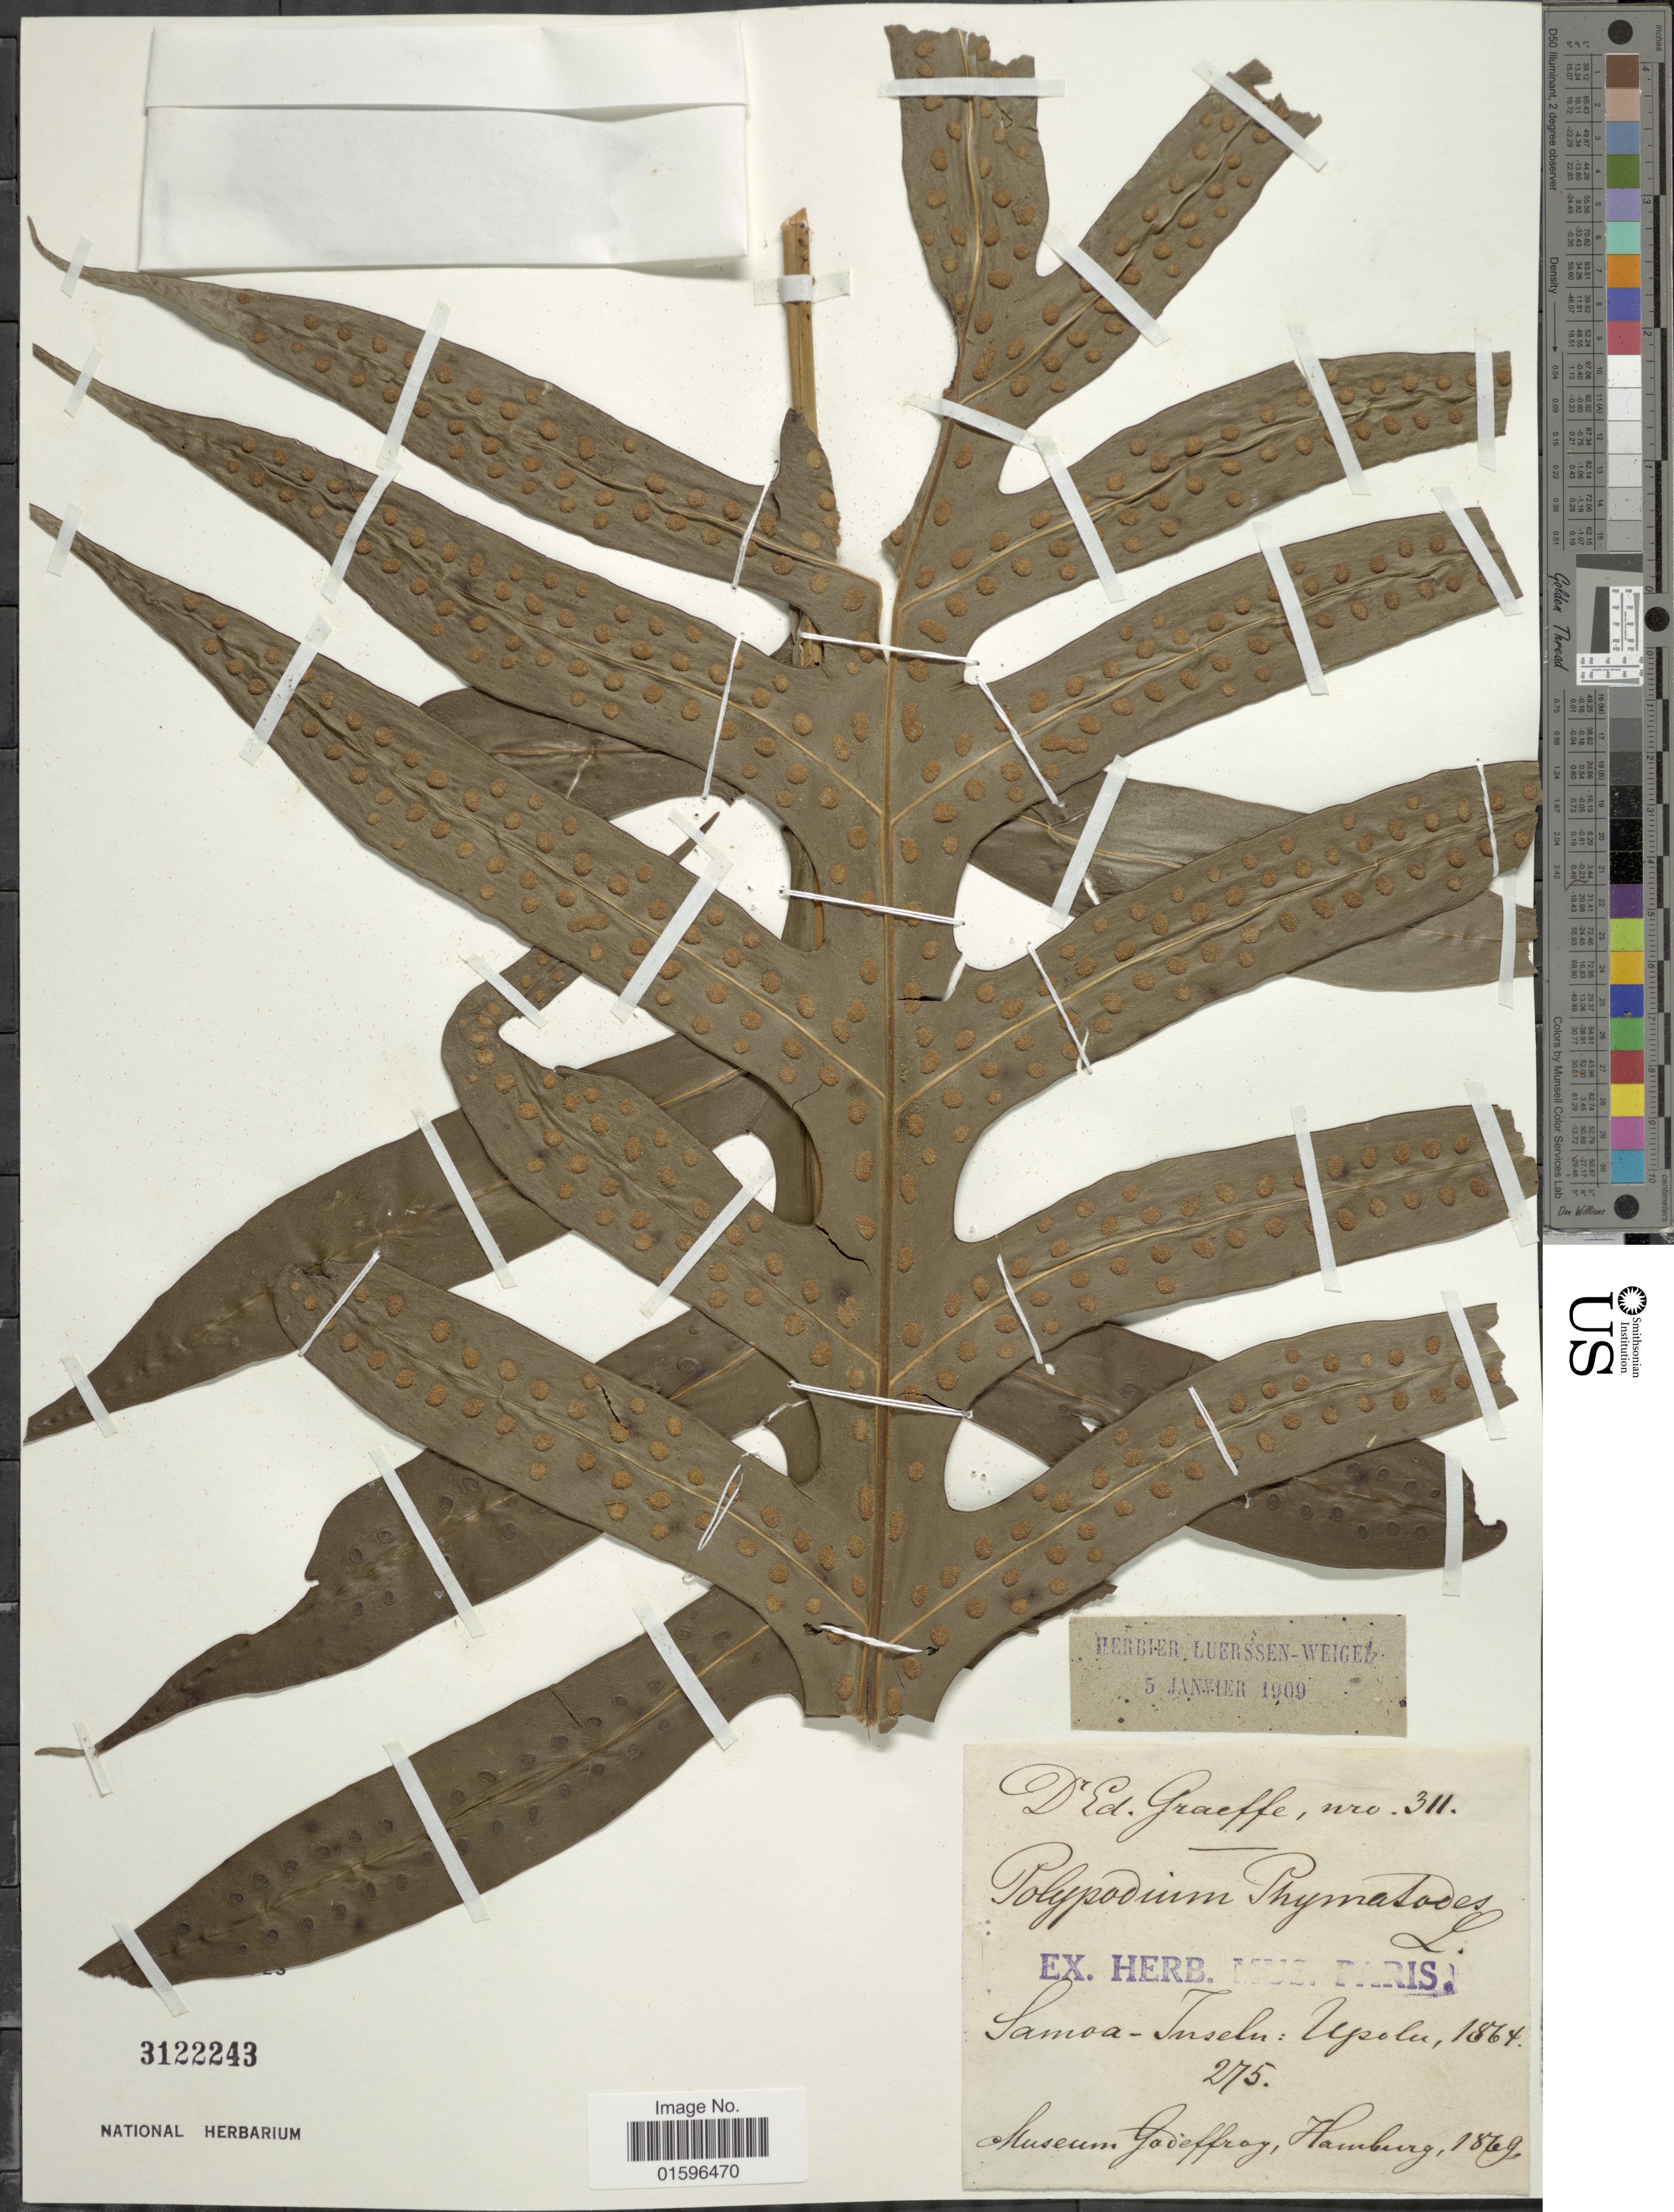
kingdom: Plantae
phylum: Tracheophyta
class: Polypodiopsida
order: Polypodiales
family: Polypodiaceae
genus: Polypodium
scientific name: Polypodium scolopendria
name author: Burm. f.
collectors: E. Graeffe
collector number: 311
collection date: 1864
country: Samoa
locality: Upolu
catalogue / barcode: US 3122243